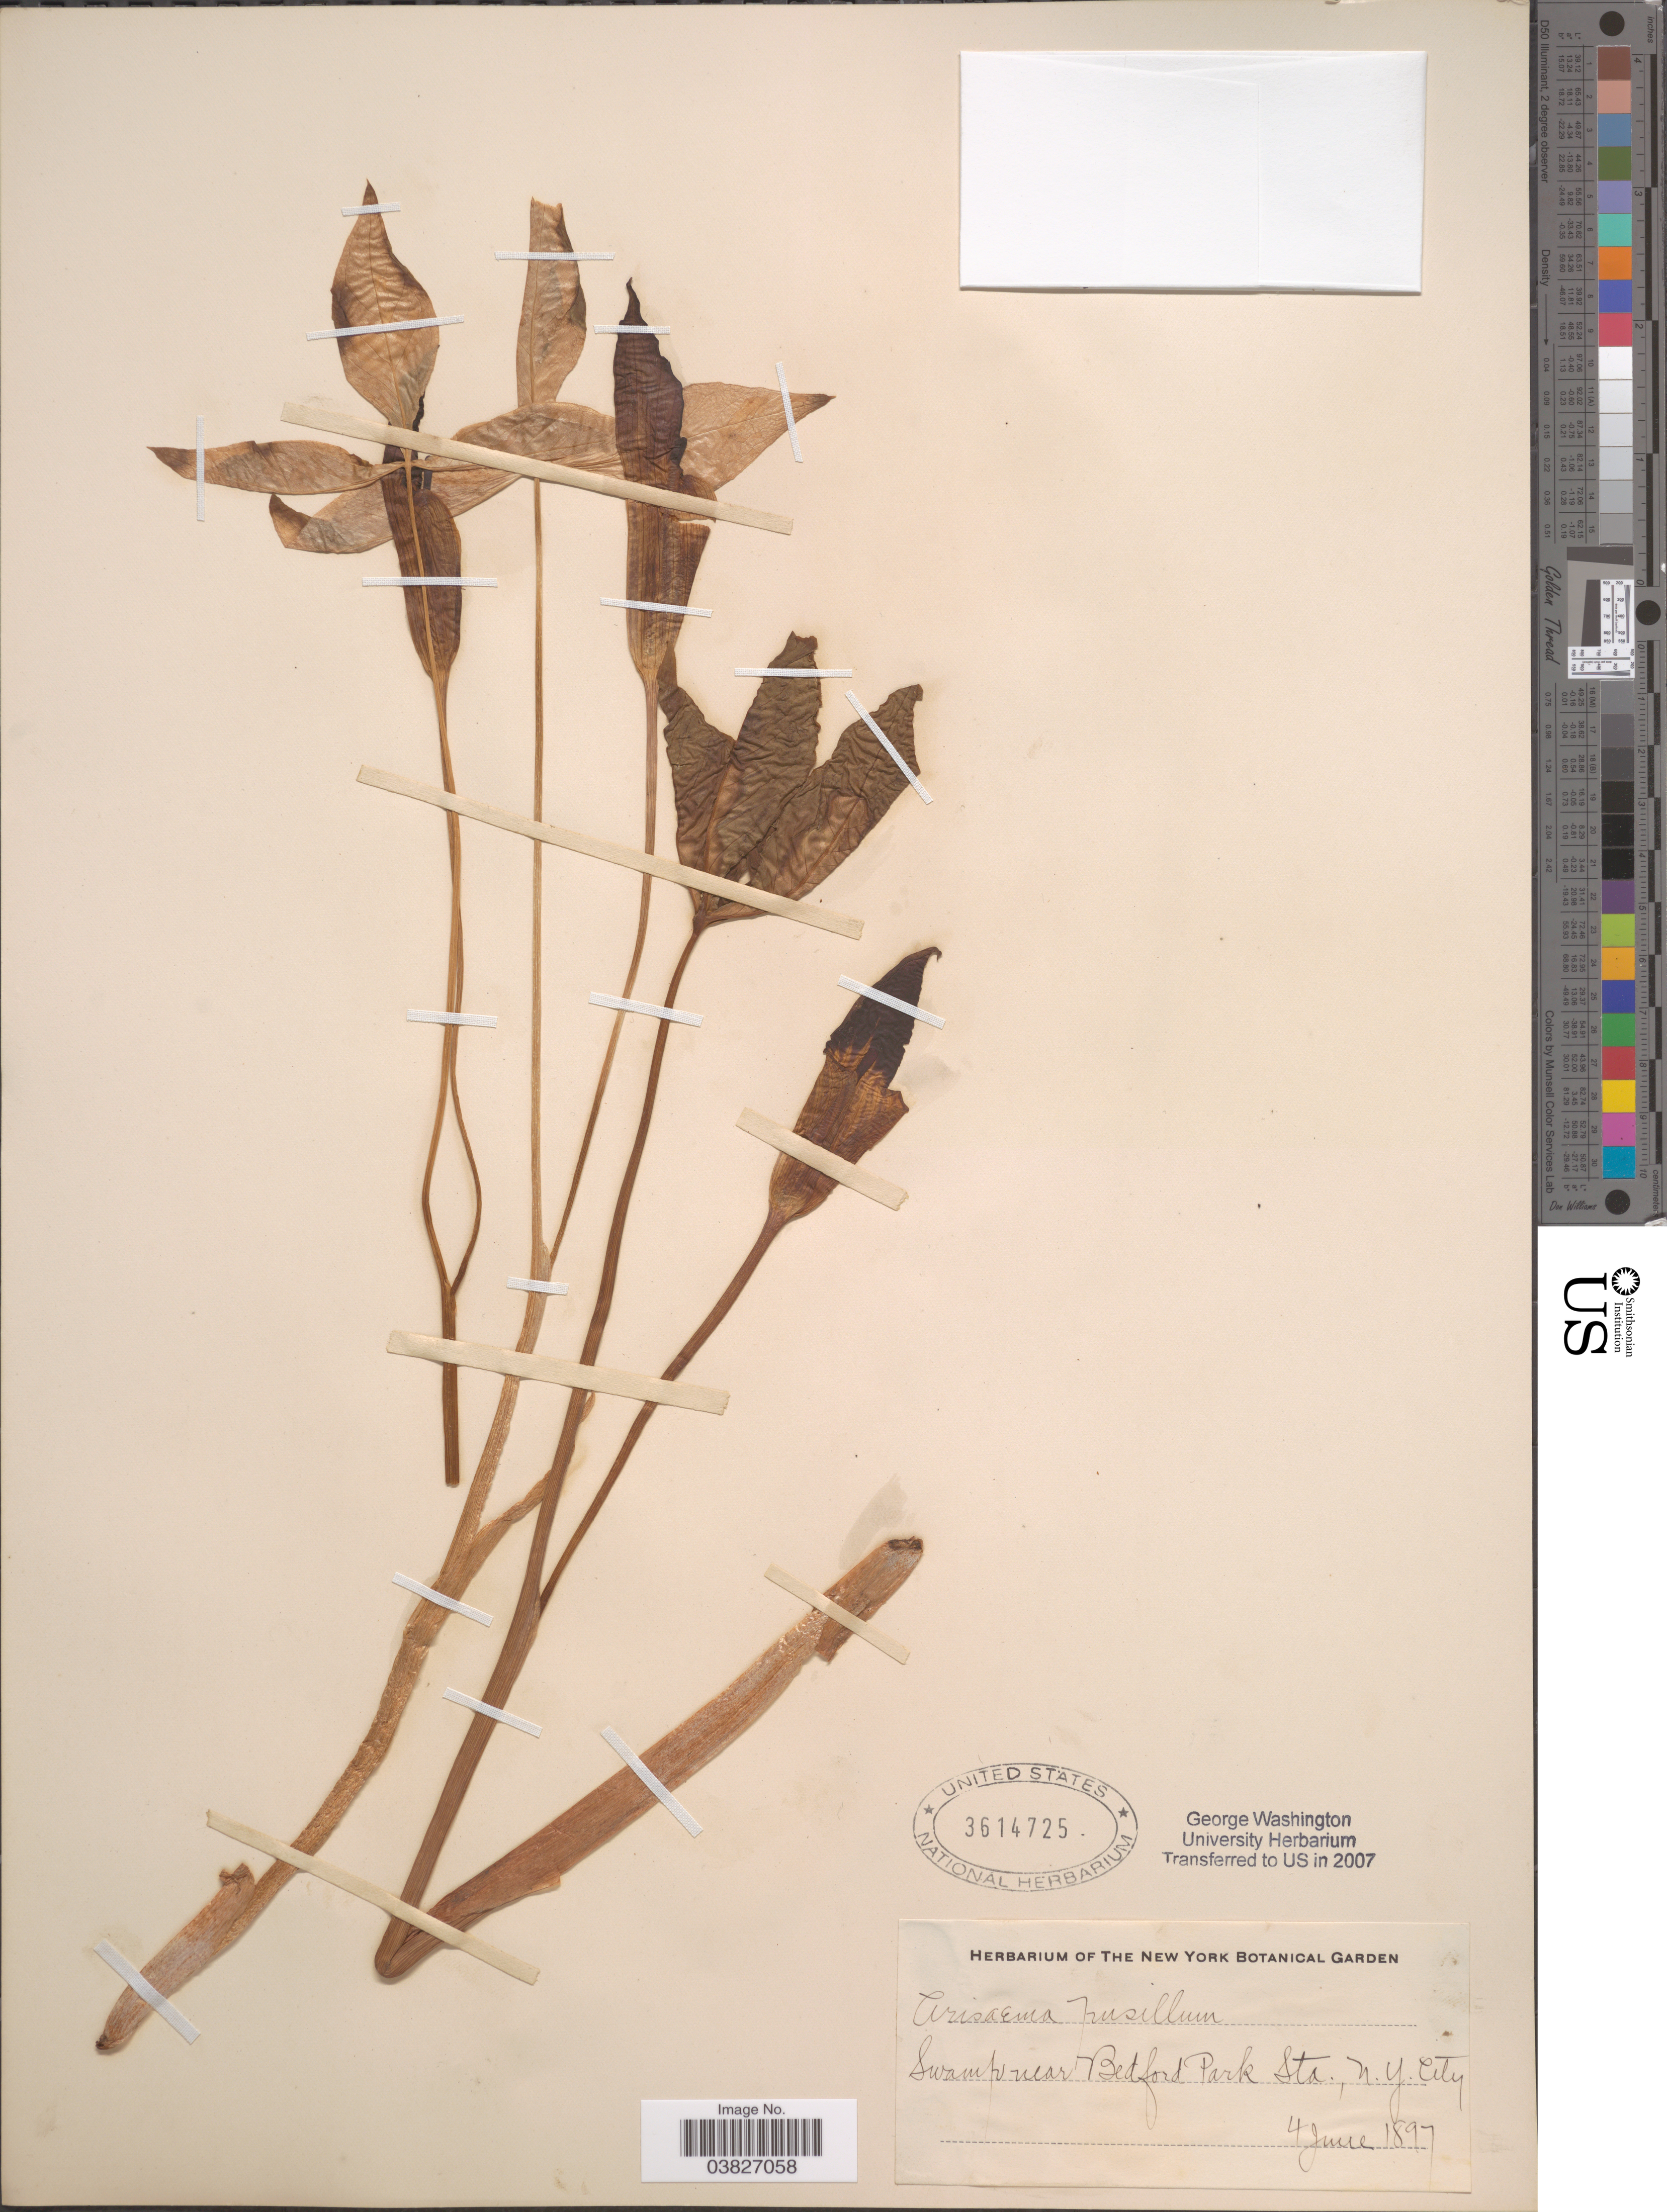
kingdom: Plantae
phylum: Tracheophyta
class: Liliopsida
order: Alismatales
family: Araceae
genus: Arisaema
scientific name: Arisaema pusillum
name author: Nash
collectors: New York Botanical Garden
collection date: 1897-06-04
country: United States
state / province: New York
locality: Swamp near Bedford Park Sta., N.Y. City.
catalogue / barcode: US 3614725